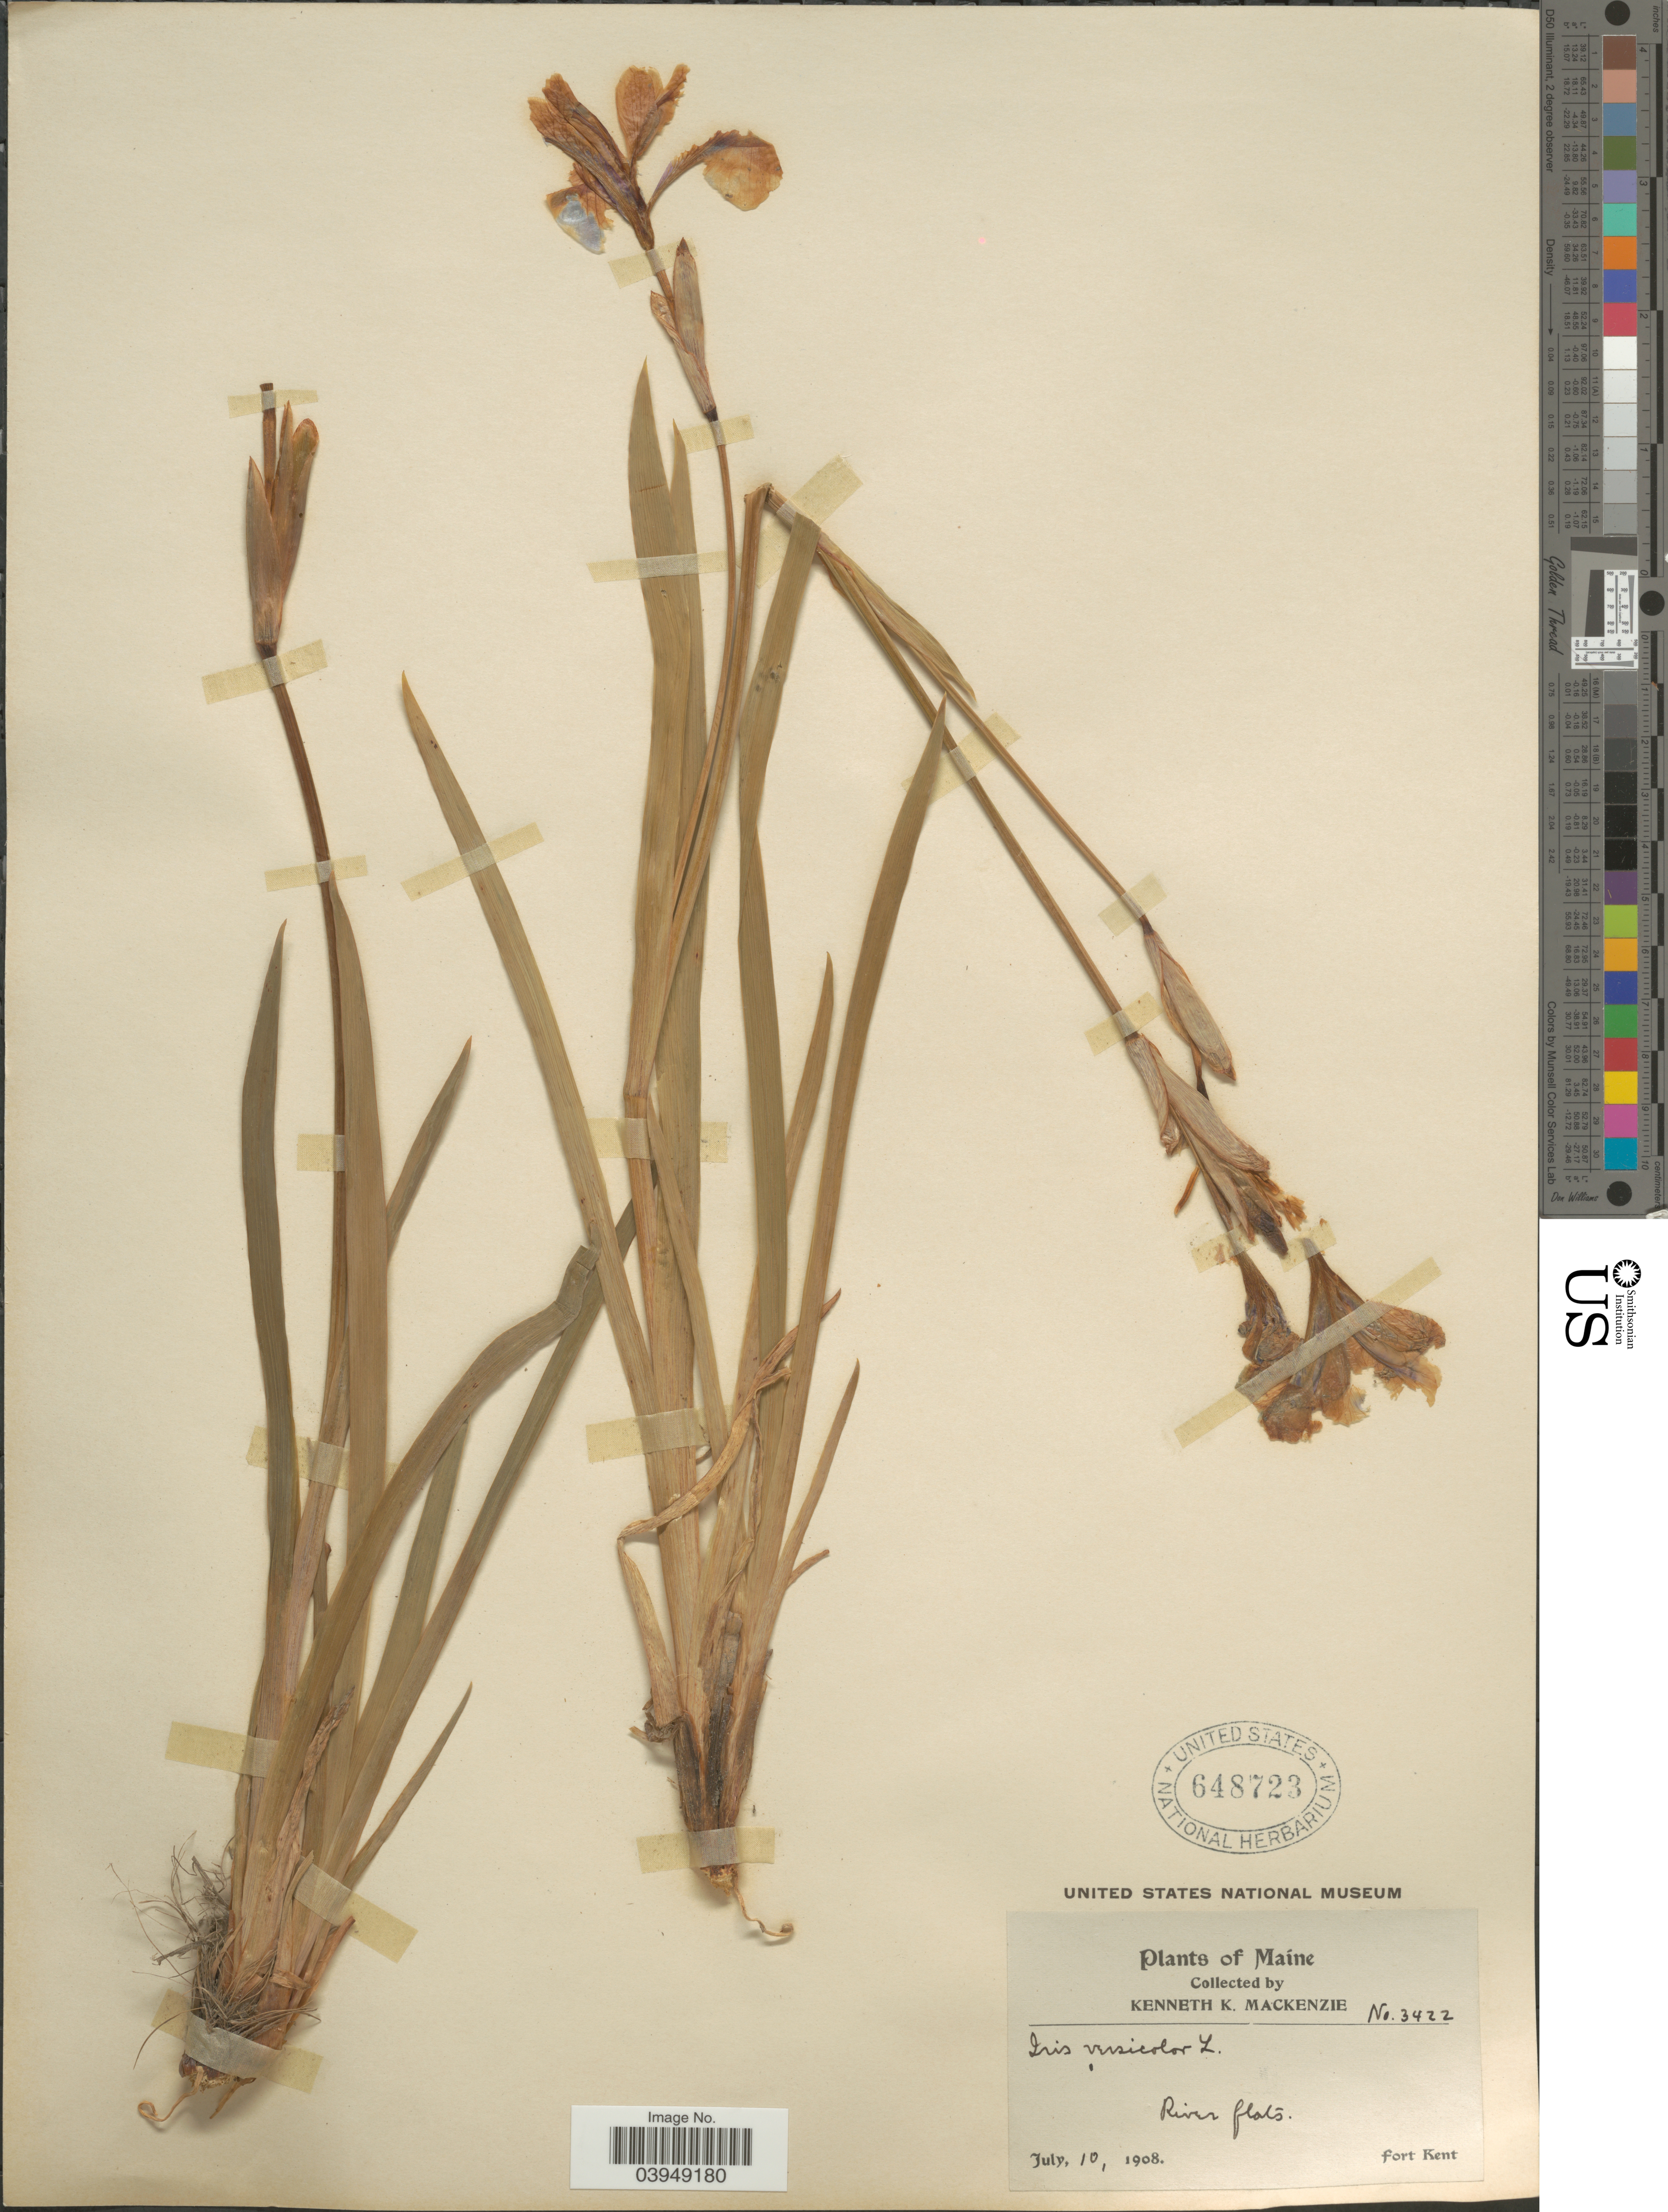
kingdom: Plantae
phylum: Tracheophyta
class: Liliopsida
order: Asparagales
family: Iridaceae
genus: Iris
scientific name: Iris versicolor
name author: L.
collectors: K. K. Mackenzie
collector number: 3422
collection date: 1908-07-10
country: United States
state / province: Maine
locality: Fort Kent.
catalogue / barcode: US 648723